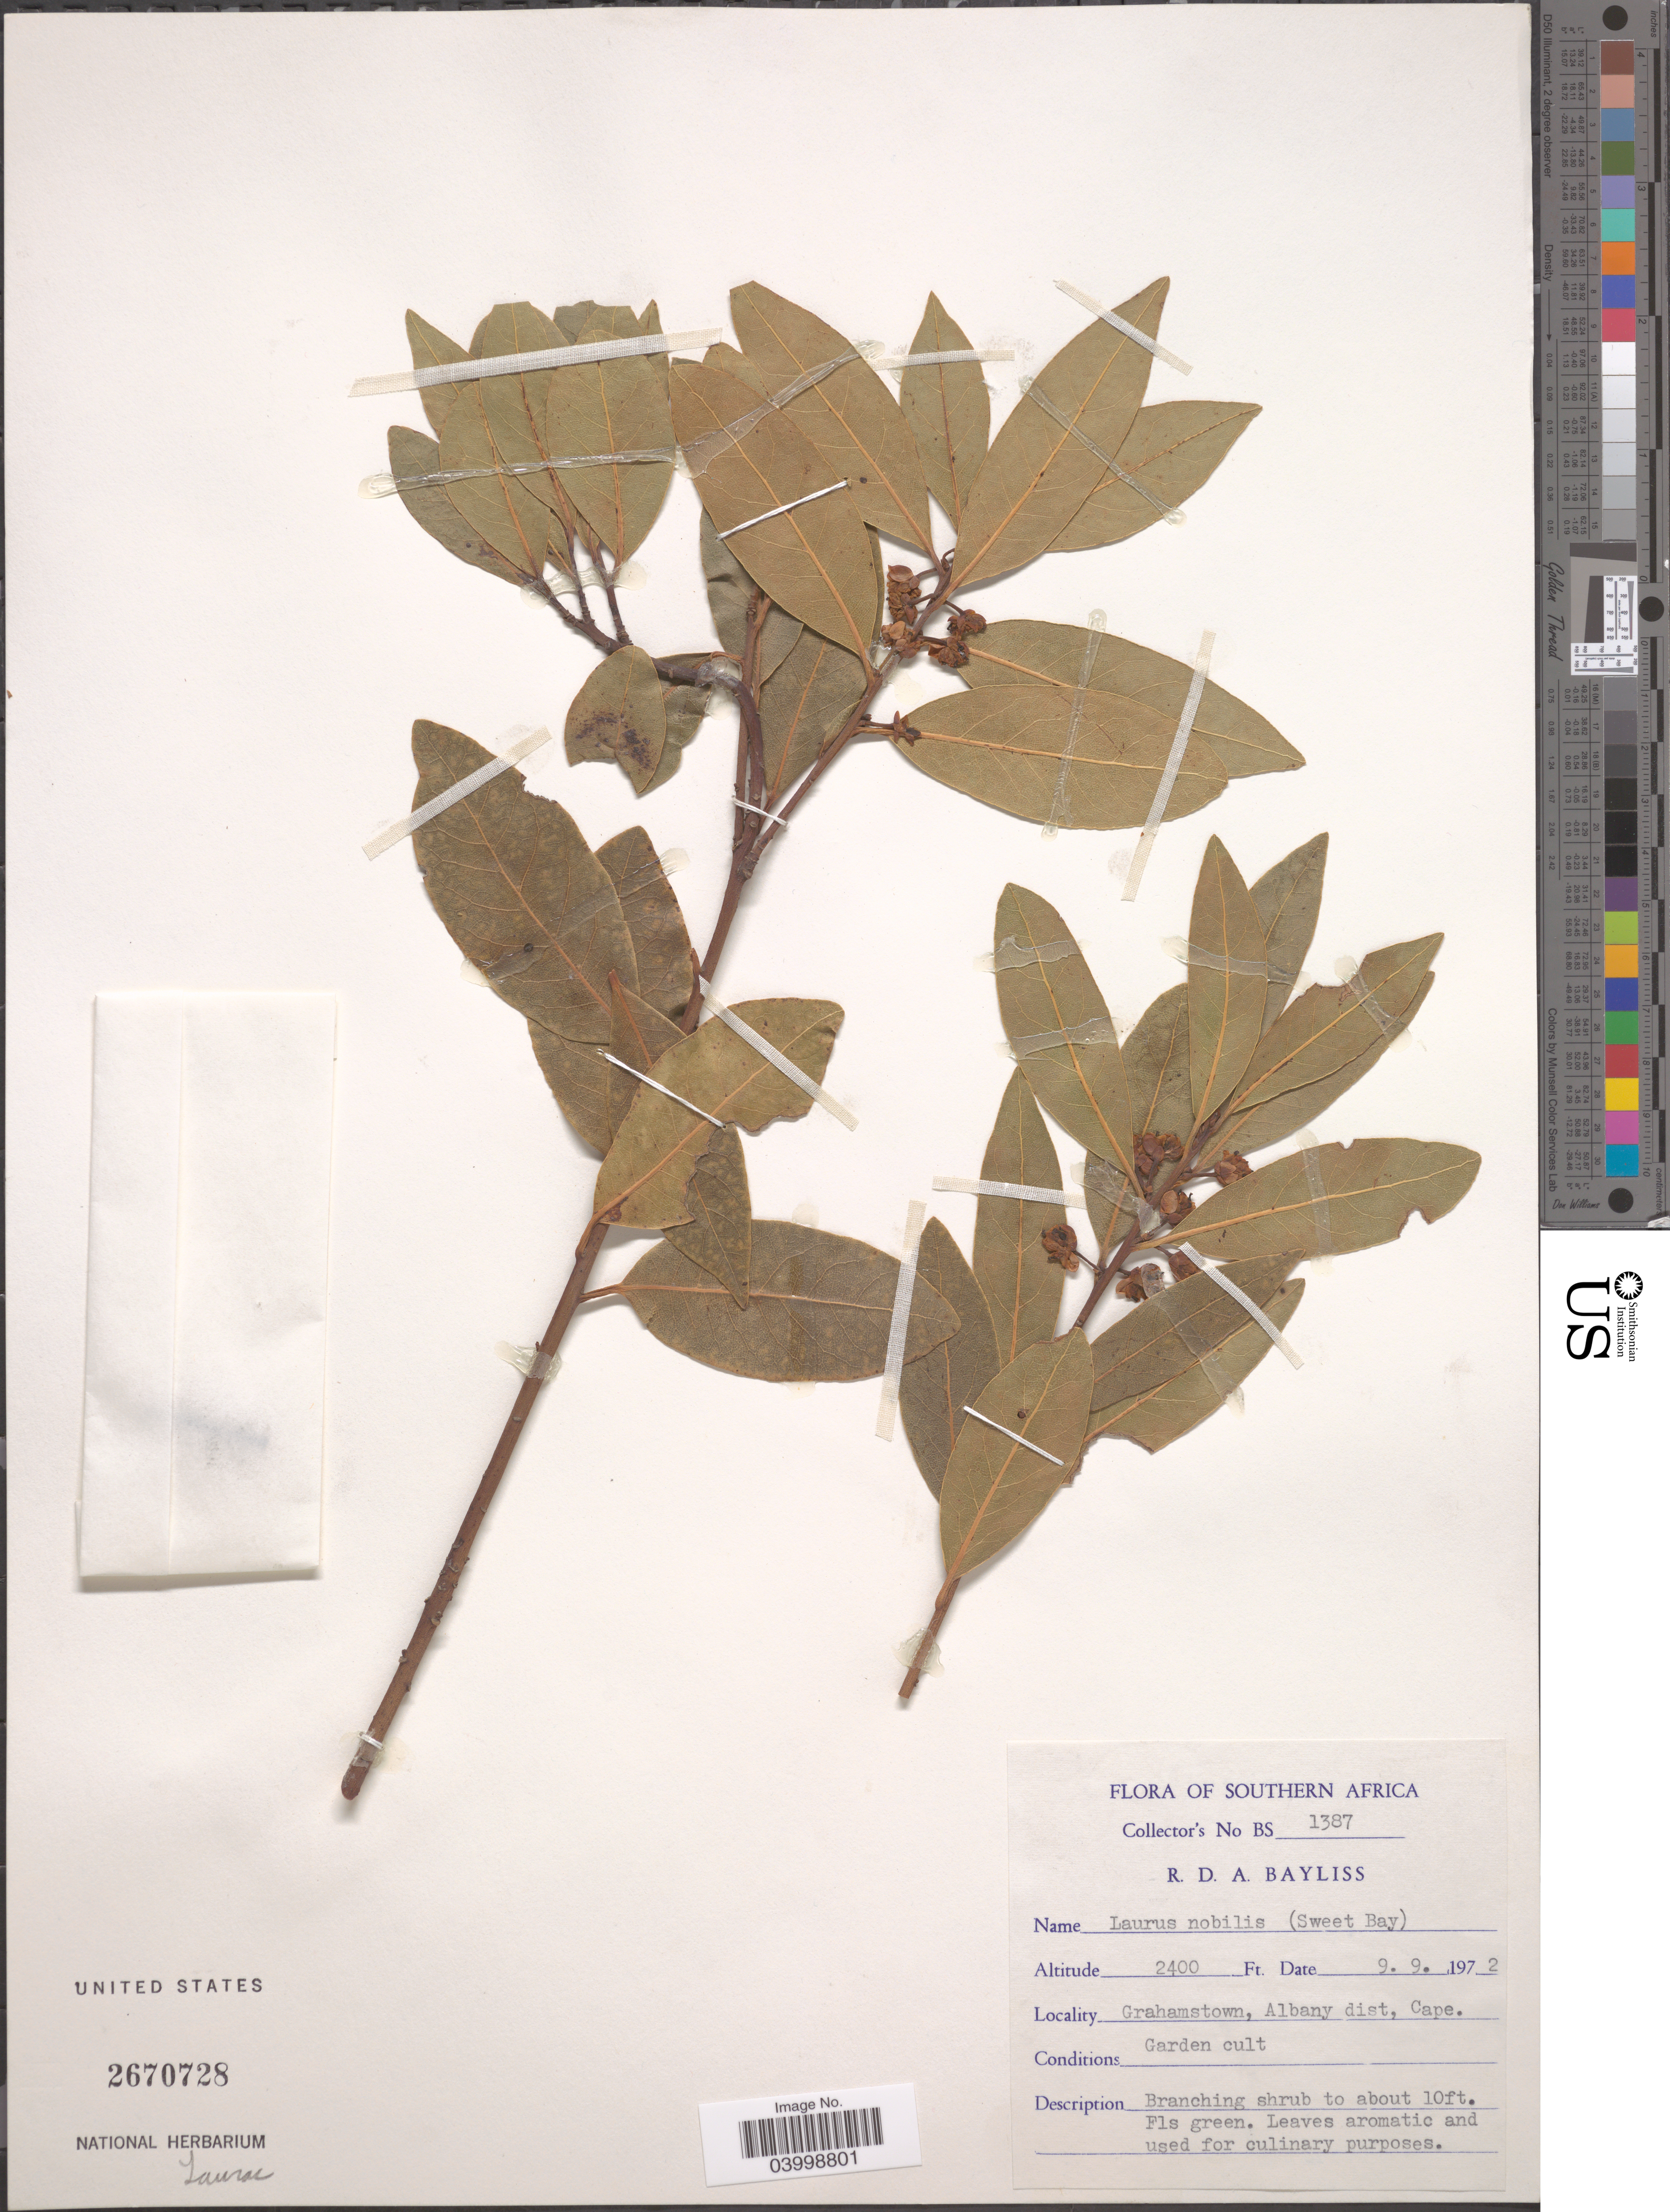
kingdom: Plantae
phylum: Tracheophyta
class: Magnoliopsida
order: Laurales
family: Lauraceae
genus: Laurus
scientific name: Laurus nobilis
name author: L.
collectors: R. Bayliss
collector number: BS1387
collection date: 1972-09-09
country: South Africa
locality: Southern Africa. Grahamstown, Albany dist, Cape.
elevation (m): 732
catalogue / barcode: US 2670728